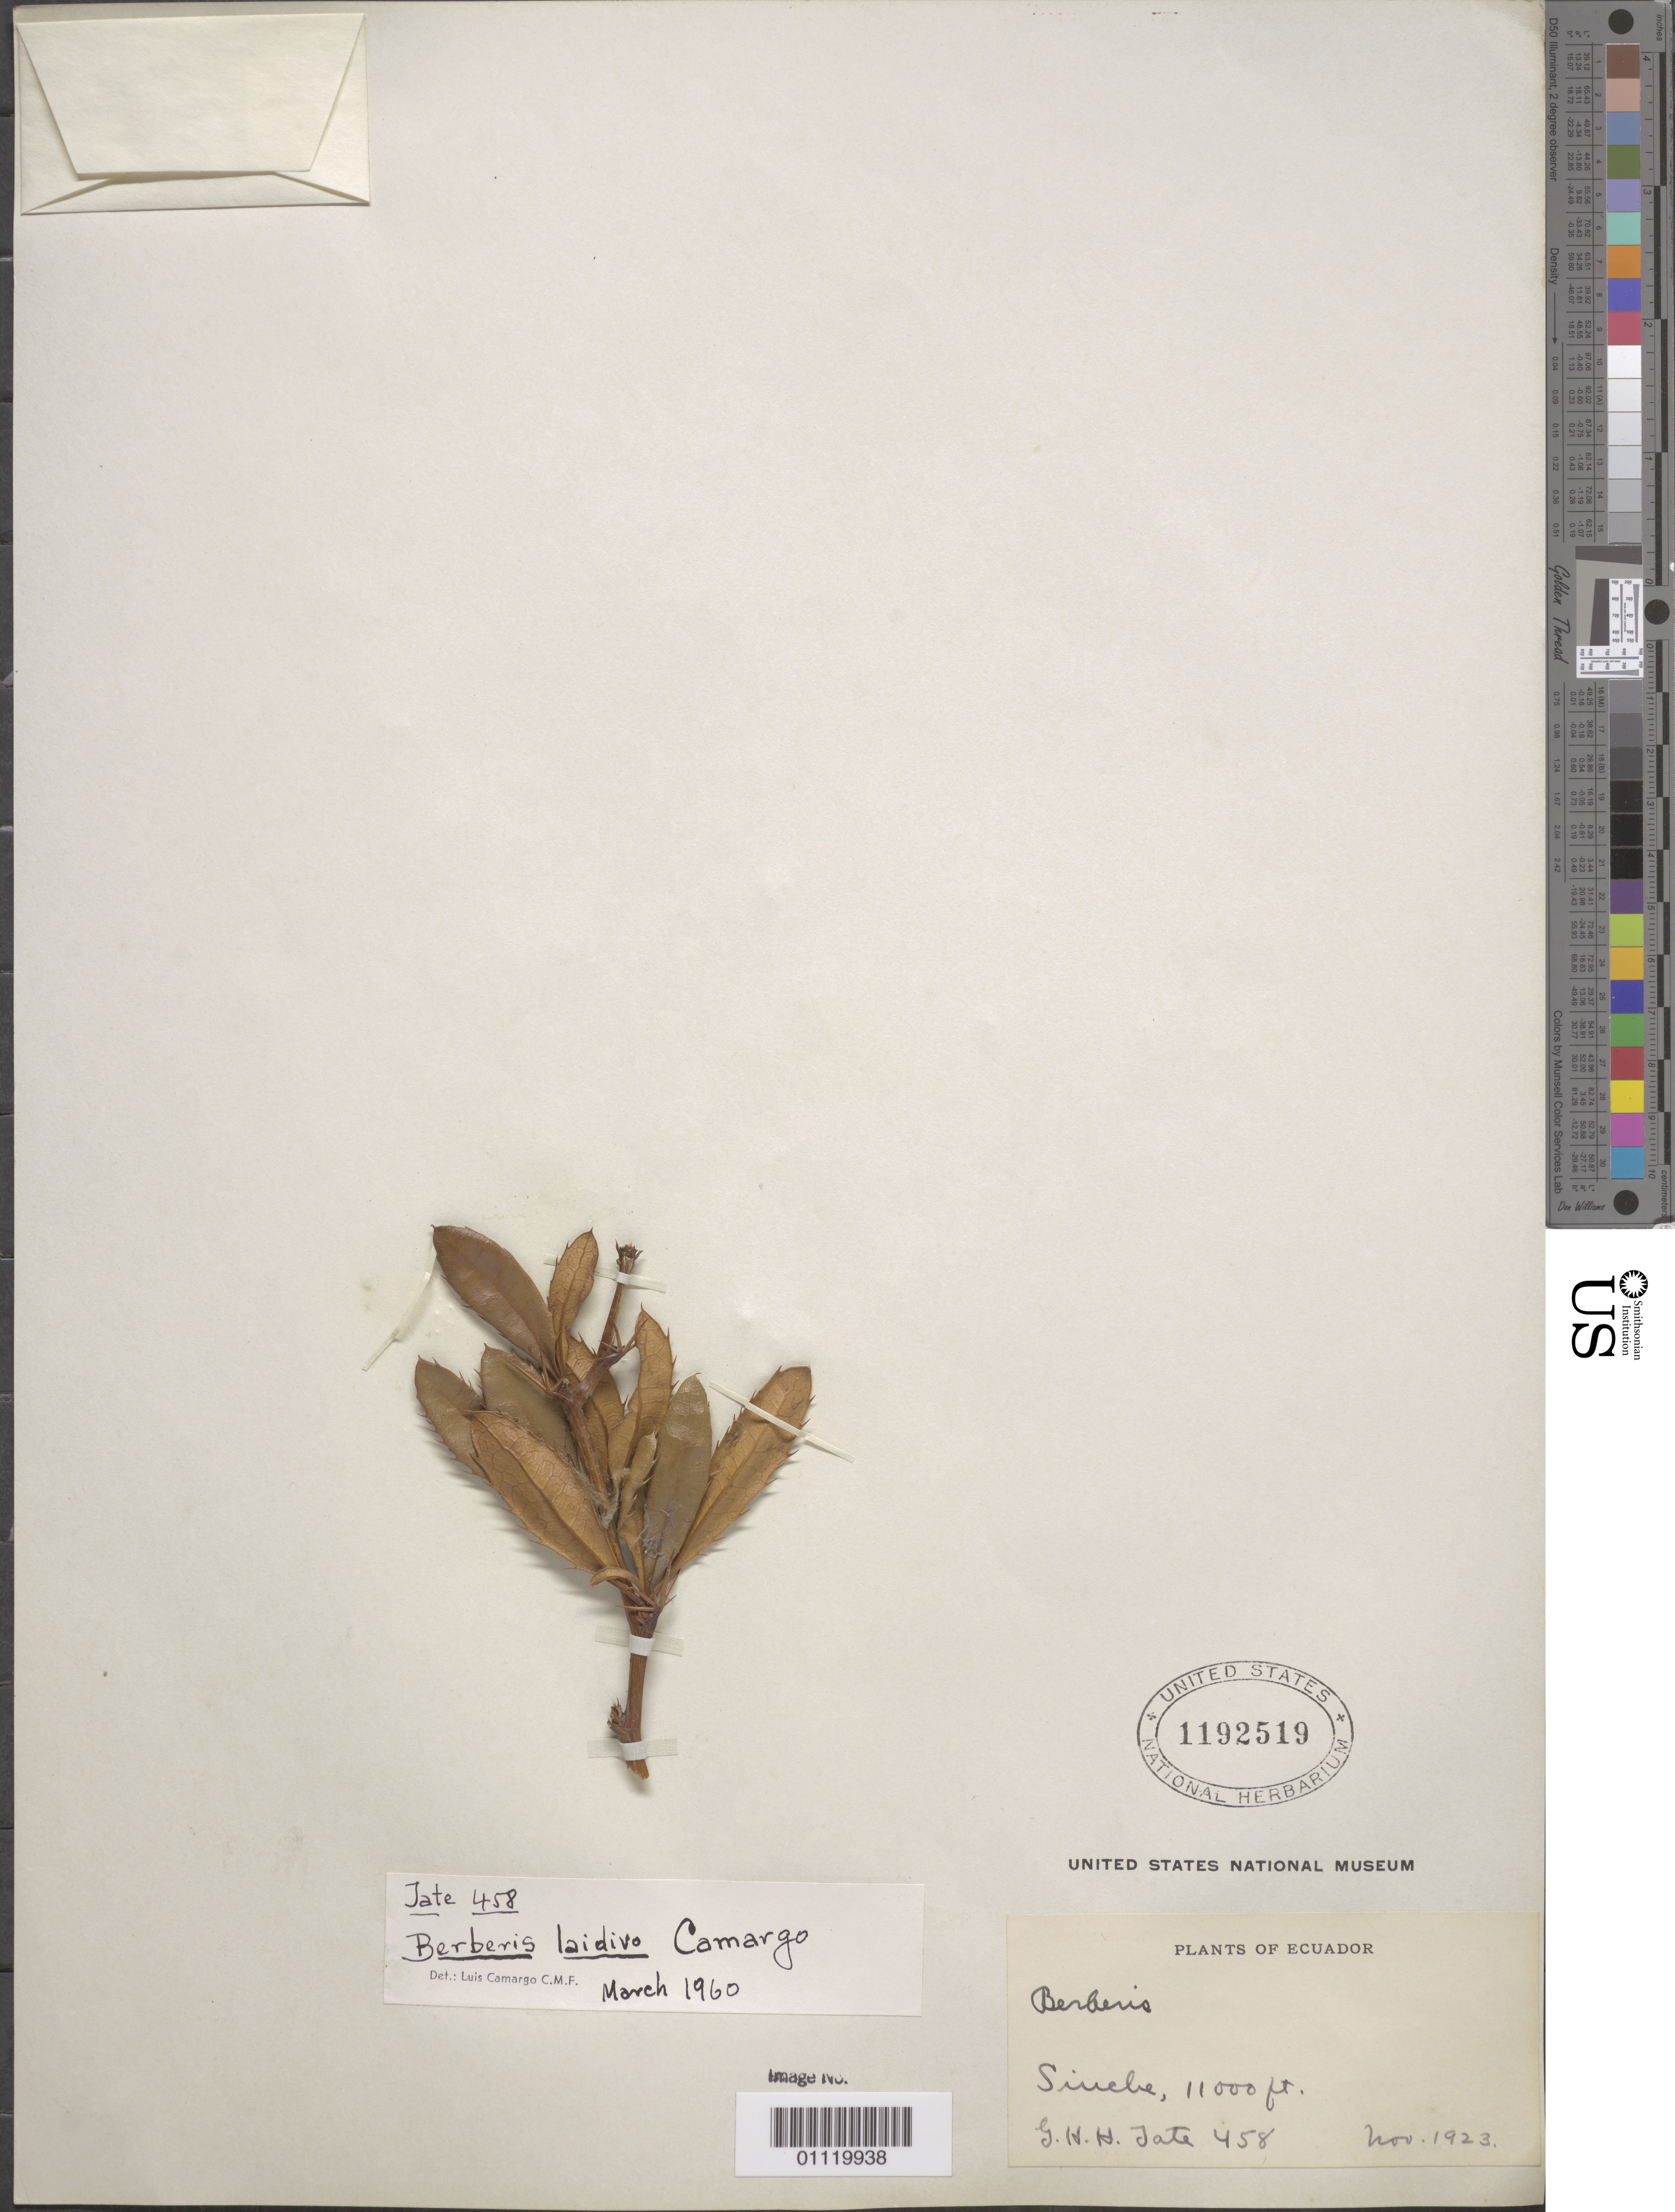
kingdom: Plantae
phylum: Tracheophyta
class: Magnoliopsida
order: Ranunculales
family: Berberidaceae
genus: Berberis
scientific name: Berberis laidivo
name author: L.A. Camargo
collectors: G. H. H.Tate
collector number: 458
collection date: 1923-11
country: Ecuador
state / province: Zamora-Chinchipe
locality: Sinche.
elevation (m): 3353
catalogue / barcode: US 1192519